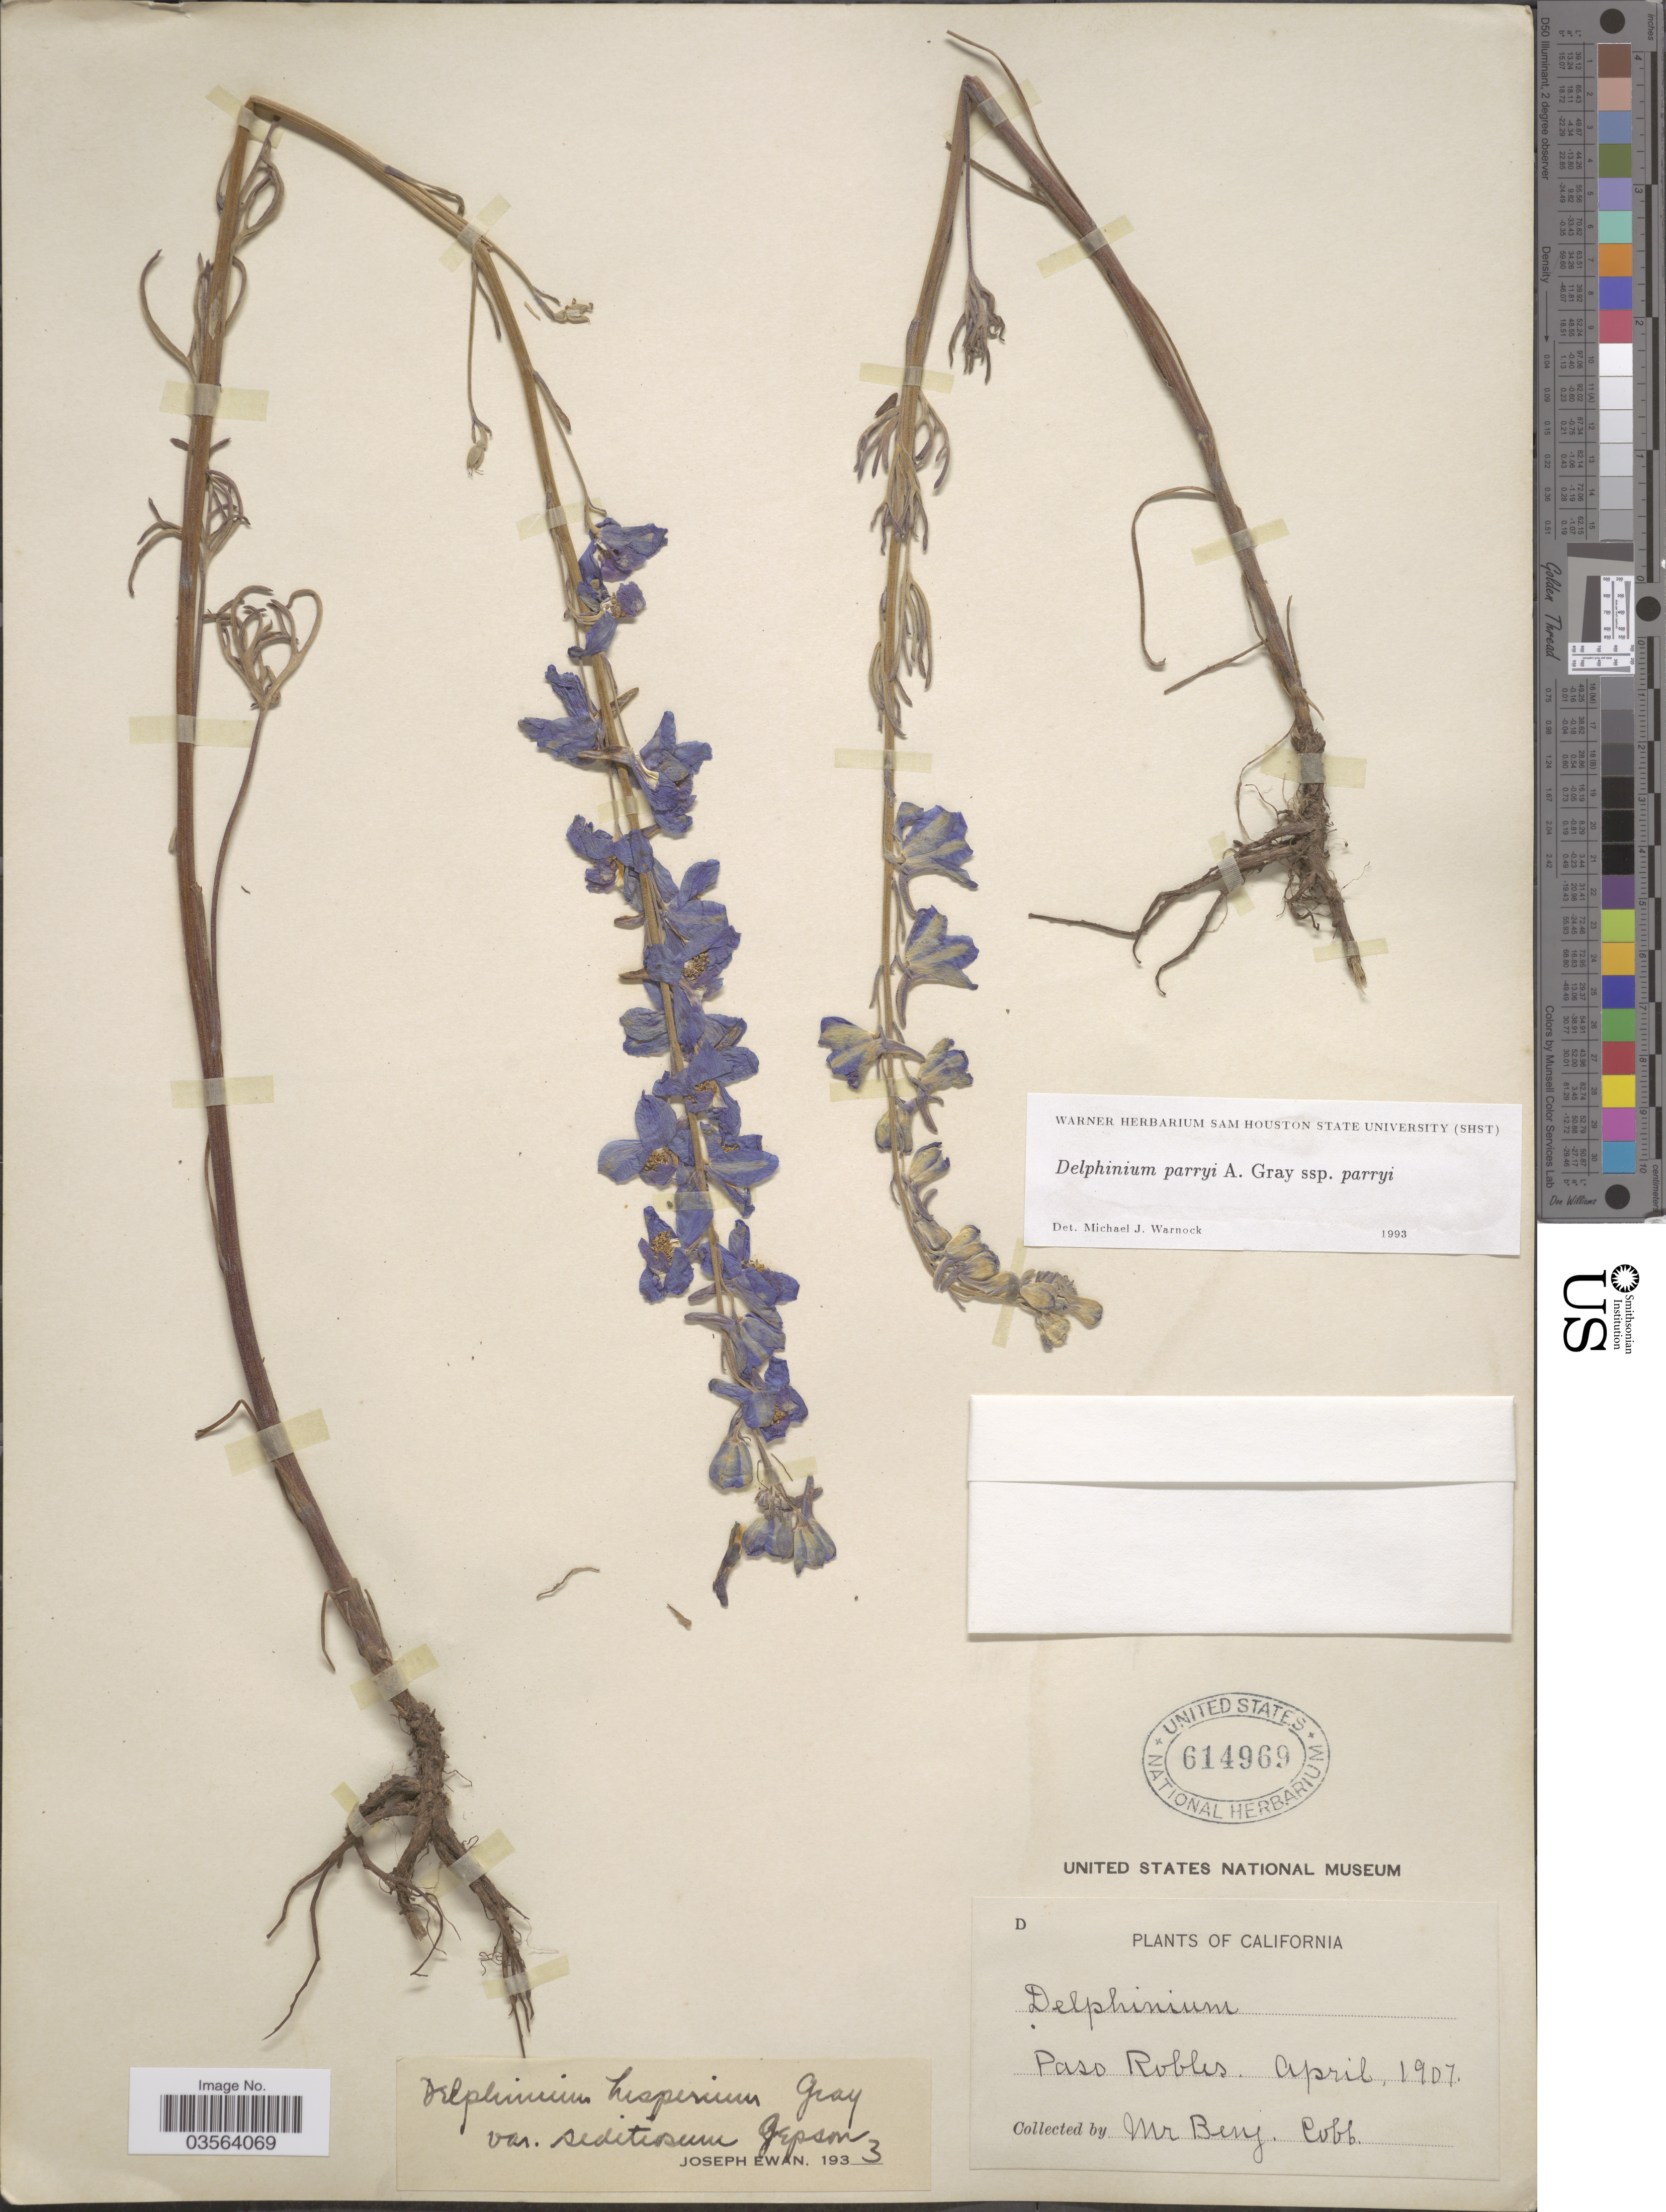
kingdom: Plantae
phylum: Tracheophyta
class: Magnoliopsida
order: Ranunculales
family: Ranunculaceae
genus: Delphinium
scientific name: Delphinium parryi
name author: A. Gray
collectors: B. Cobb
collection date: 1907-04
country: United States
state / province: California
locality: Paso Robles.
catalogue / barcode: US 614969